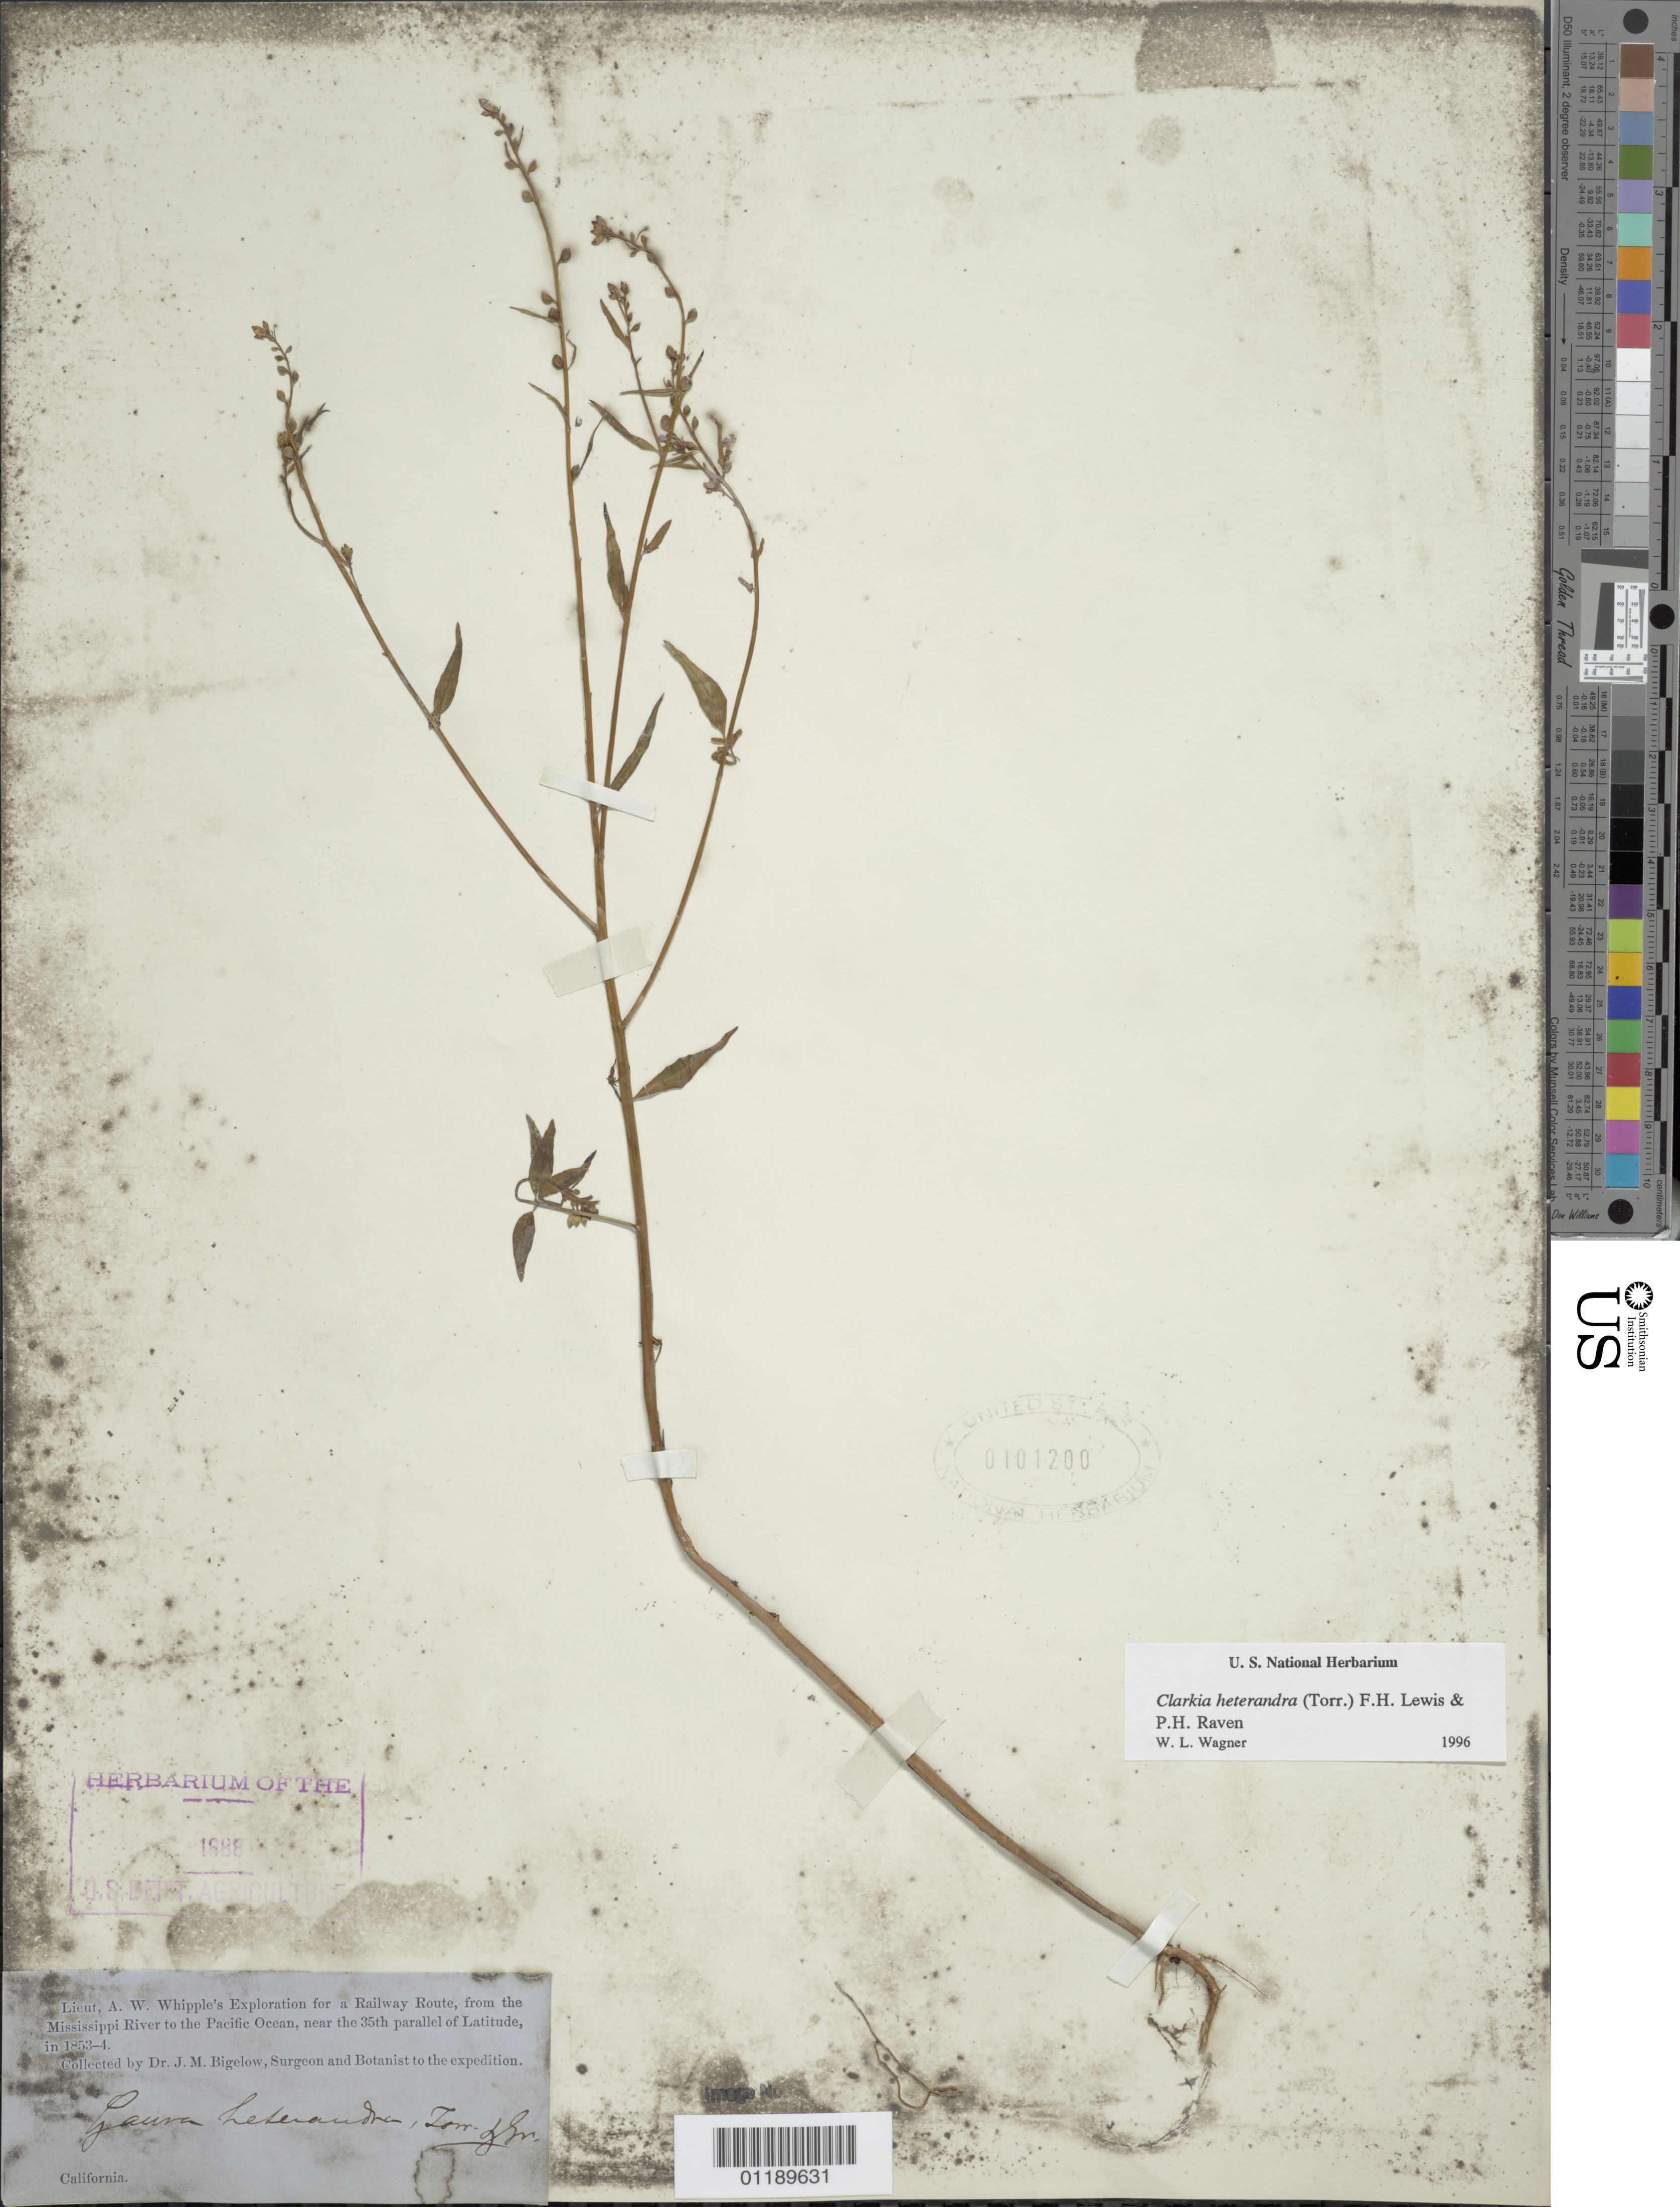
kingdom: Plantae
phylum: Tracheophyta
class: Magnoliopsida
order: Myrtales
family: Onagraceae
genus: Clarkia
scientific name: Clarkia heterandra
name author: (Torr.) F. H. Lewis & P.H. Raven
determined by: Wagner, W. L., (BOT), Smithsonian Institution - National Museum of Natural History (UNITED STATES)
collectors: J. M. Bigelow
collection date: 1853/1854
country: United States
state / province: California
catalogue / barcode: US 101200